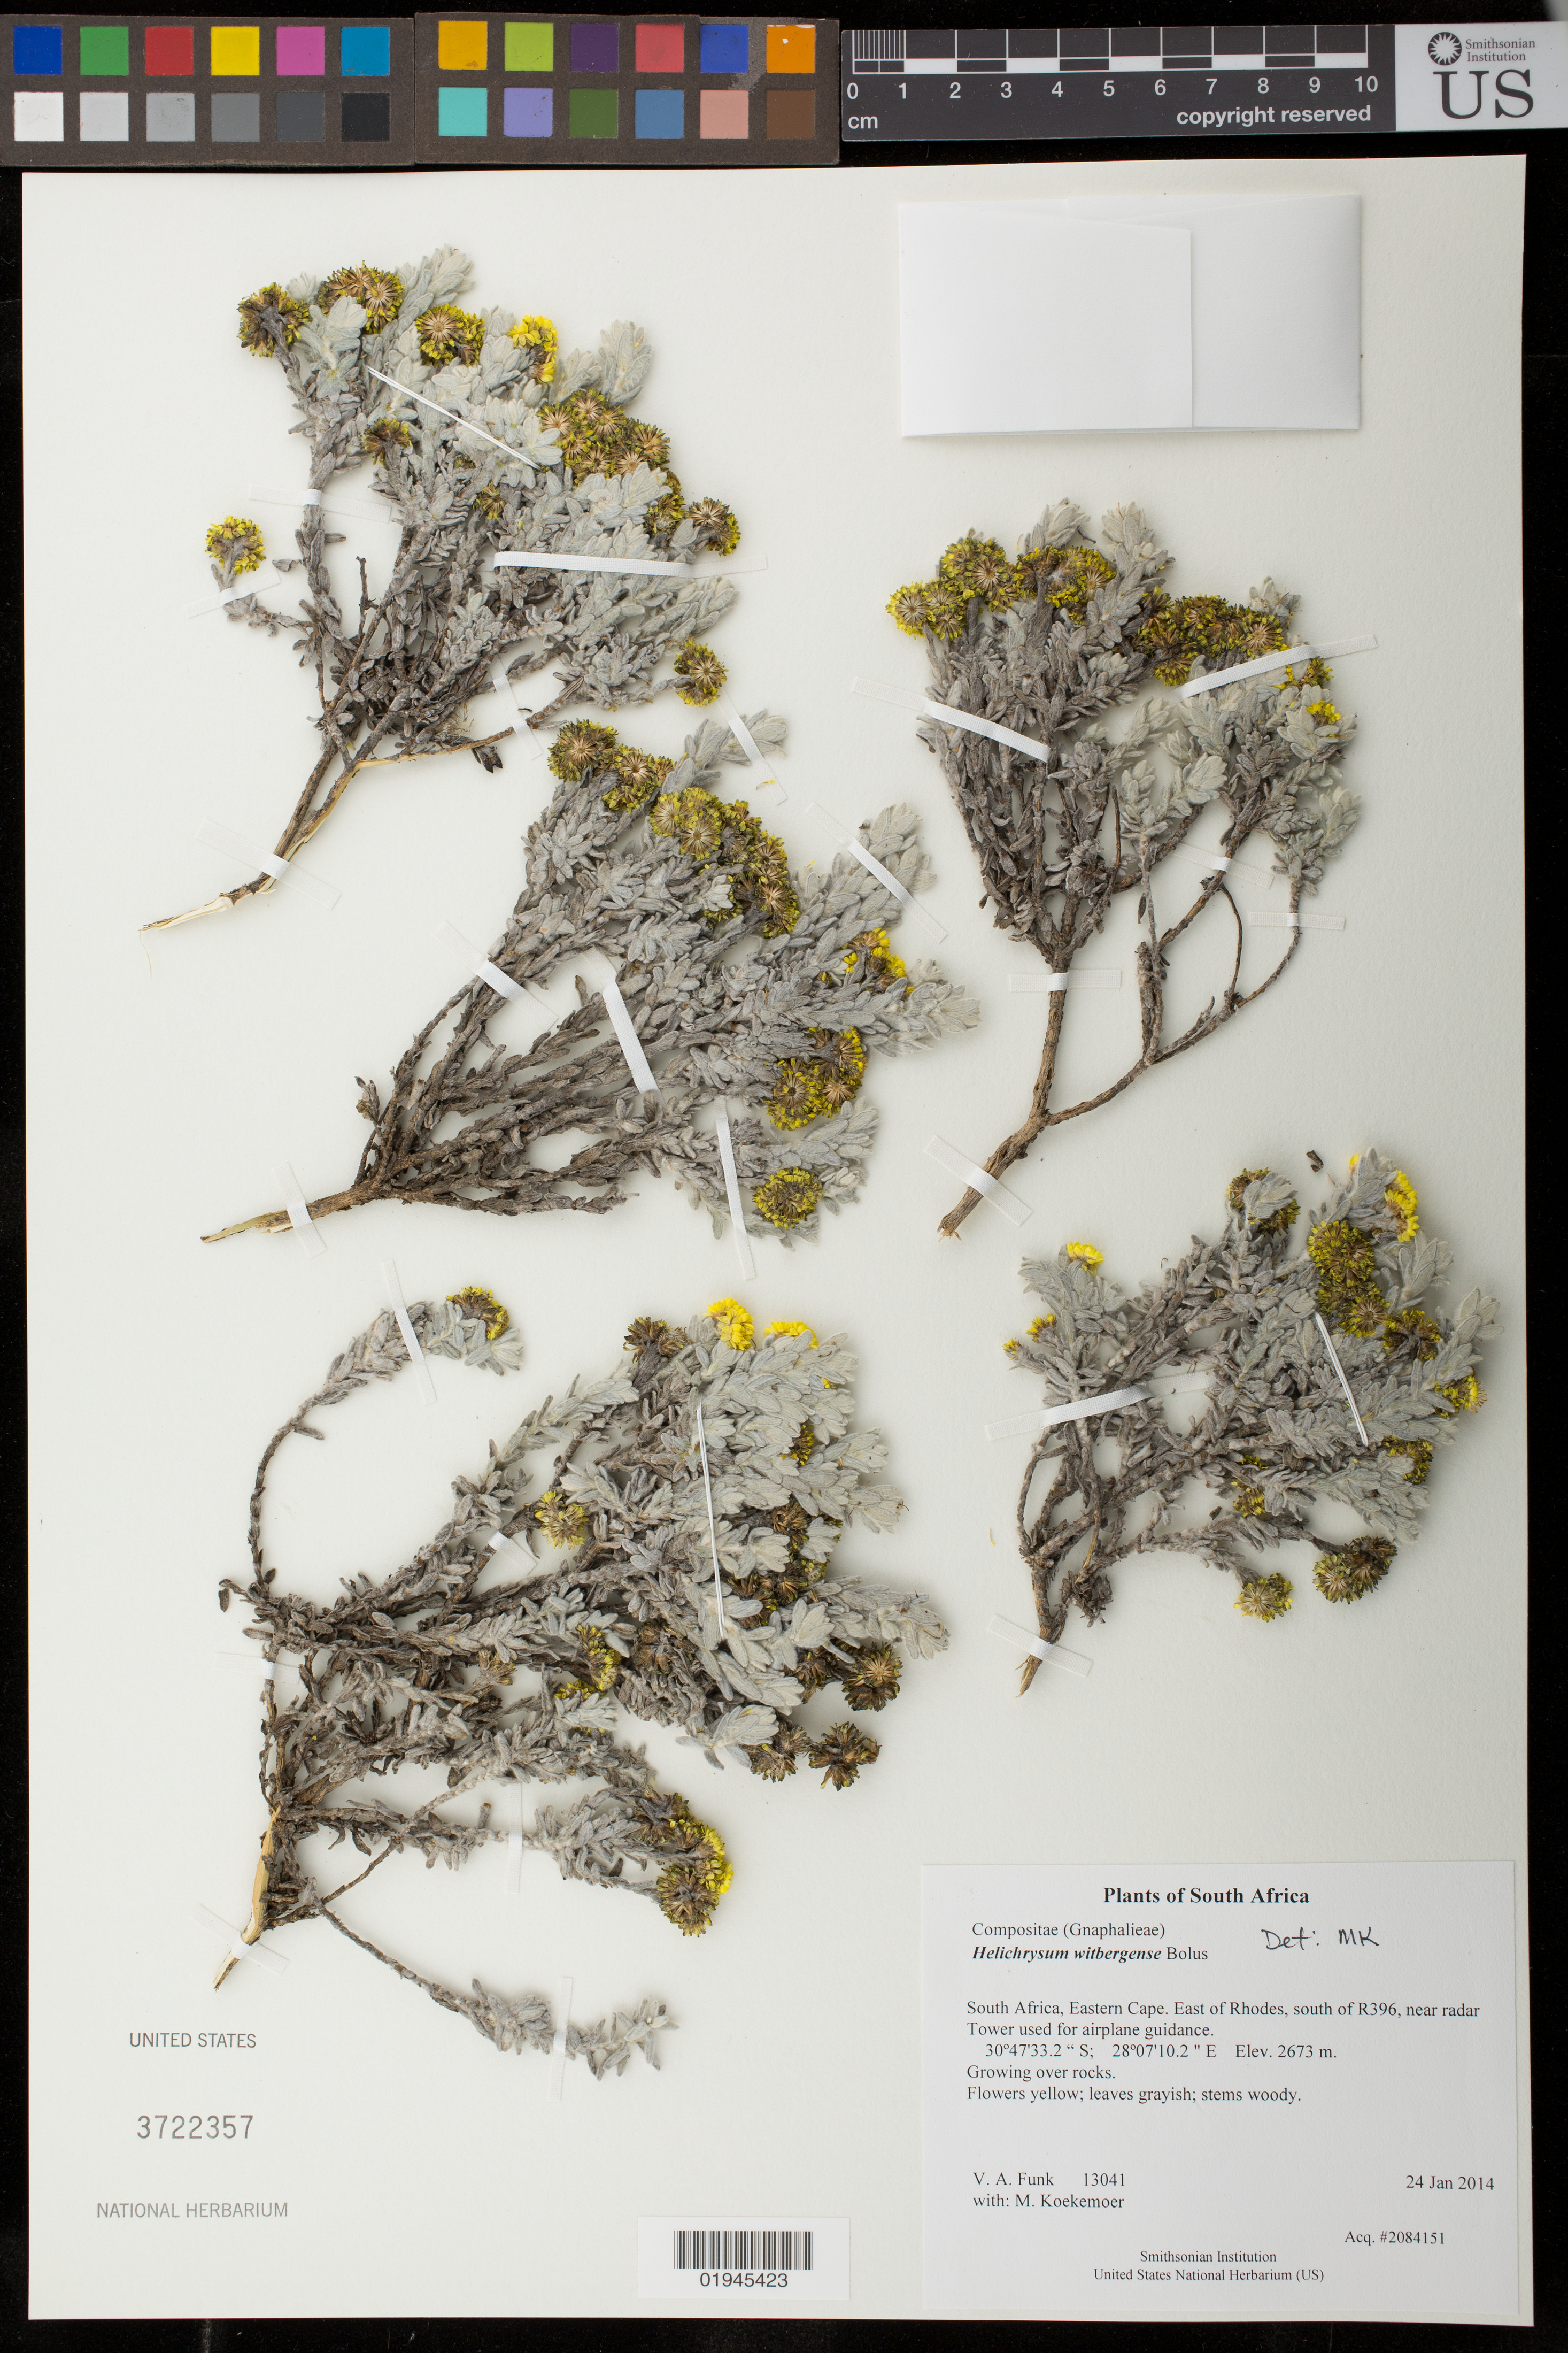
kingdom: Plantae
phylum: Tracheophyta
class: Magnoliopsida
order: Asterales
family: Asteraceae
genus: Helichrysum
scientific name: Helichrysum witbergense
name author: Bolus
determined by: Koekemoer, M.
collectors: M. Koekemoer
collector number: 13041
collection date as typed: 24 Jan 2014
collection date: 2014-01-24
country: South Africa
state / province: Eastern Cape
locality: East of Rhodes, near radar tower for airplane guidance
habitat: Growing over rocks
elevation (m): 2673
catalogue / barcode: US 3722357